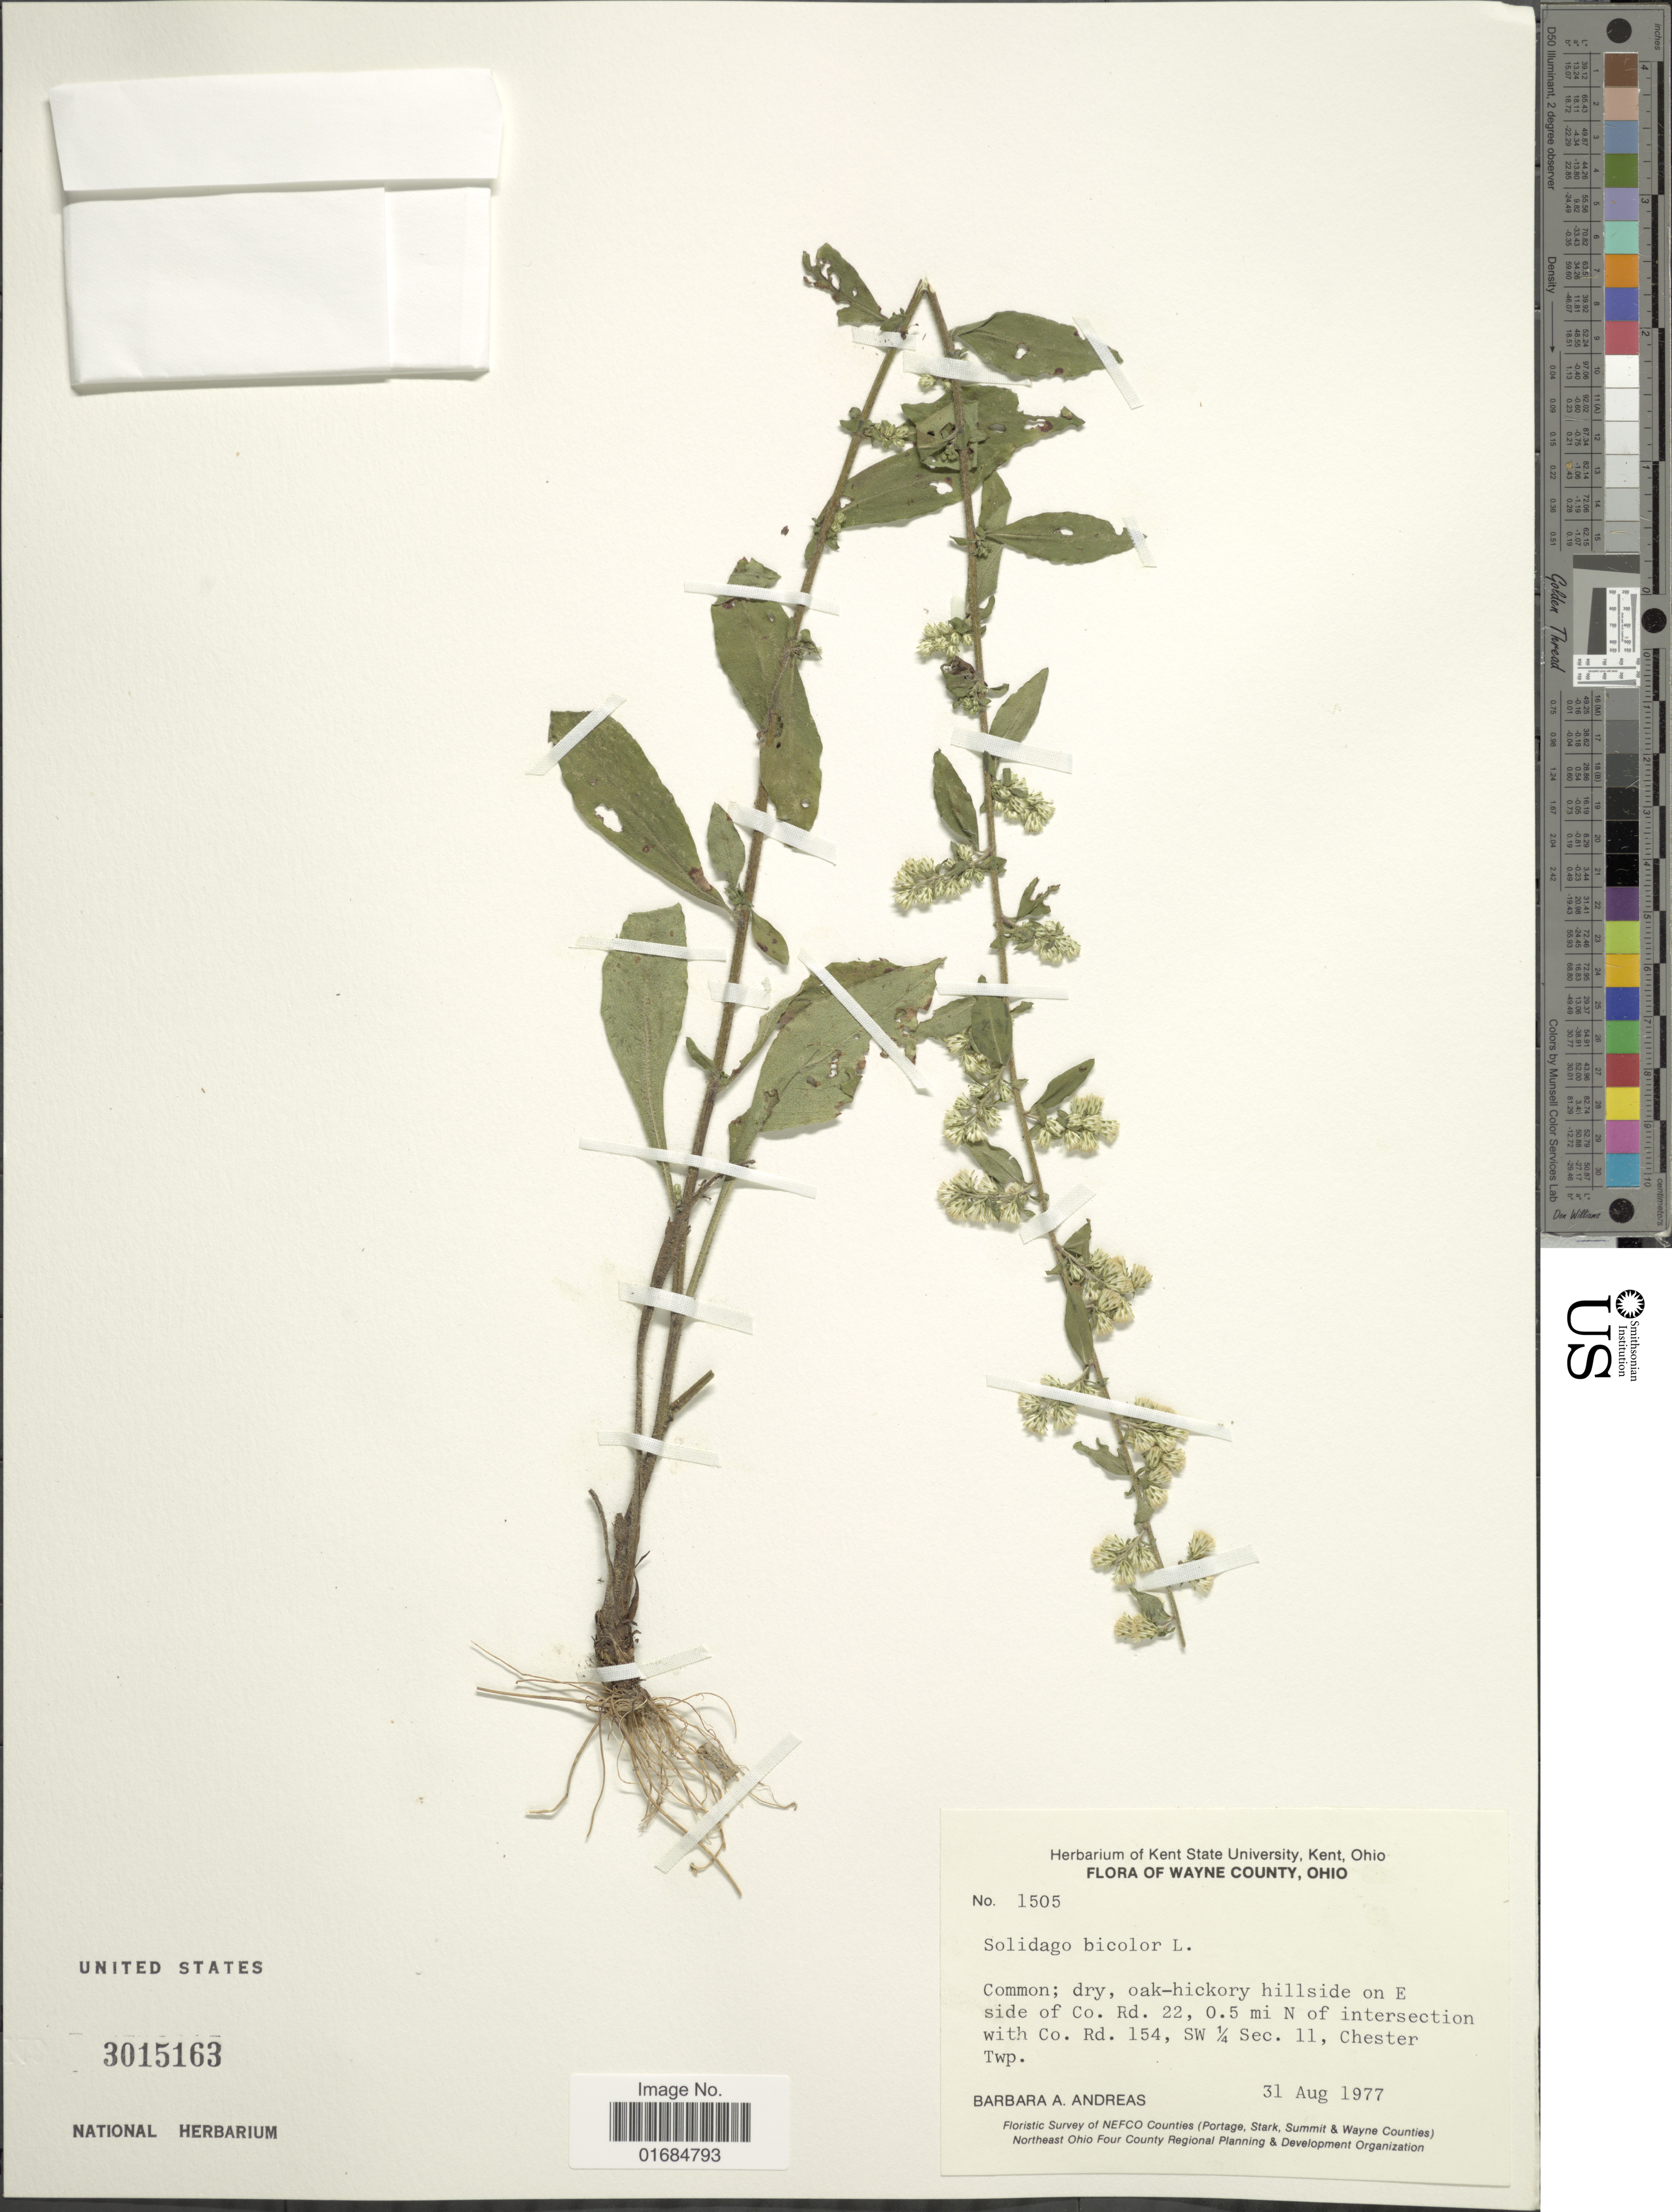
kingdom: Plantae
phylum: Tracheophyta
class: Magnoliopsida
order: Asterales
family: Asteraceae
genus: Solidago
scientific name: Solidago bicolor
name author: L.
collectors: B. A. Andreas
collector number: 1505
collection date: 1977-08-31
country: United States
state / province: Ohio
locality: Wayne County, Ohio. hillside on E side of Co Rd. 22, 0.5 mi N of intersection with Co. Rd. 154, SW 1/4 Sec. 11 Chester Twp.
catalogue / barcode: US 301563